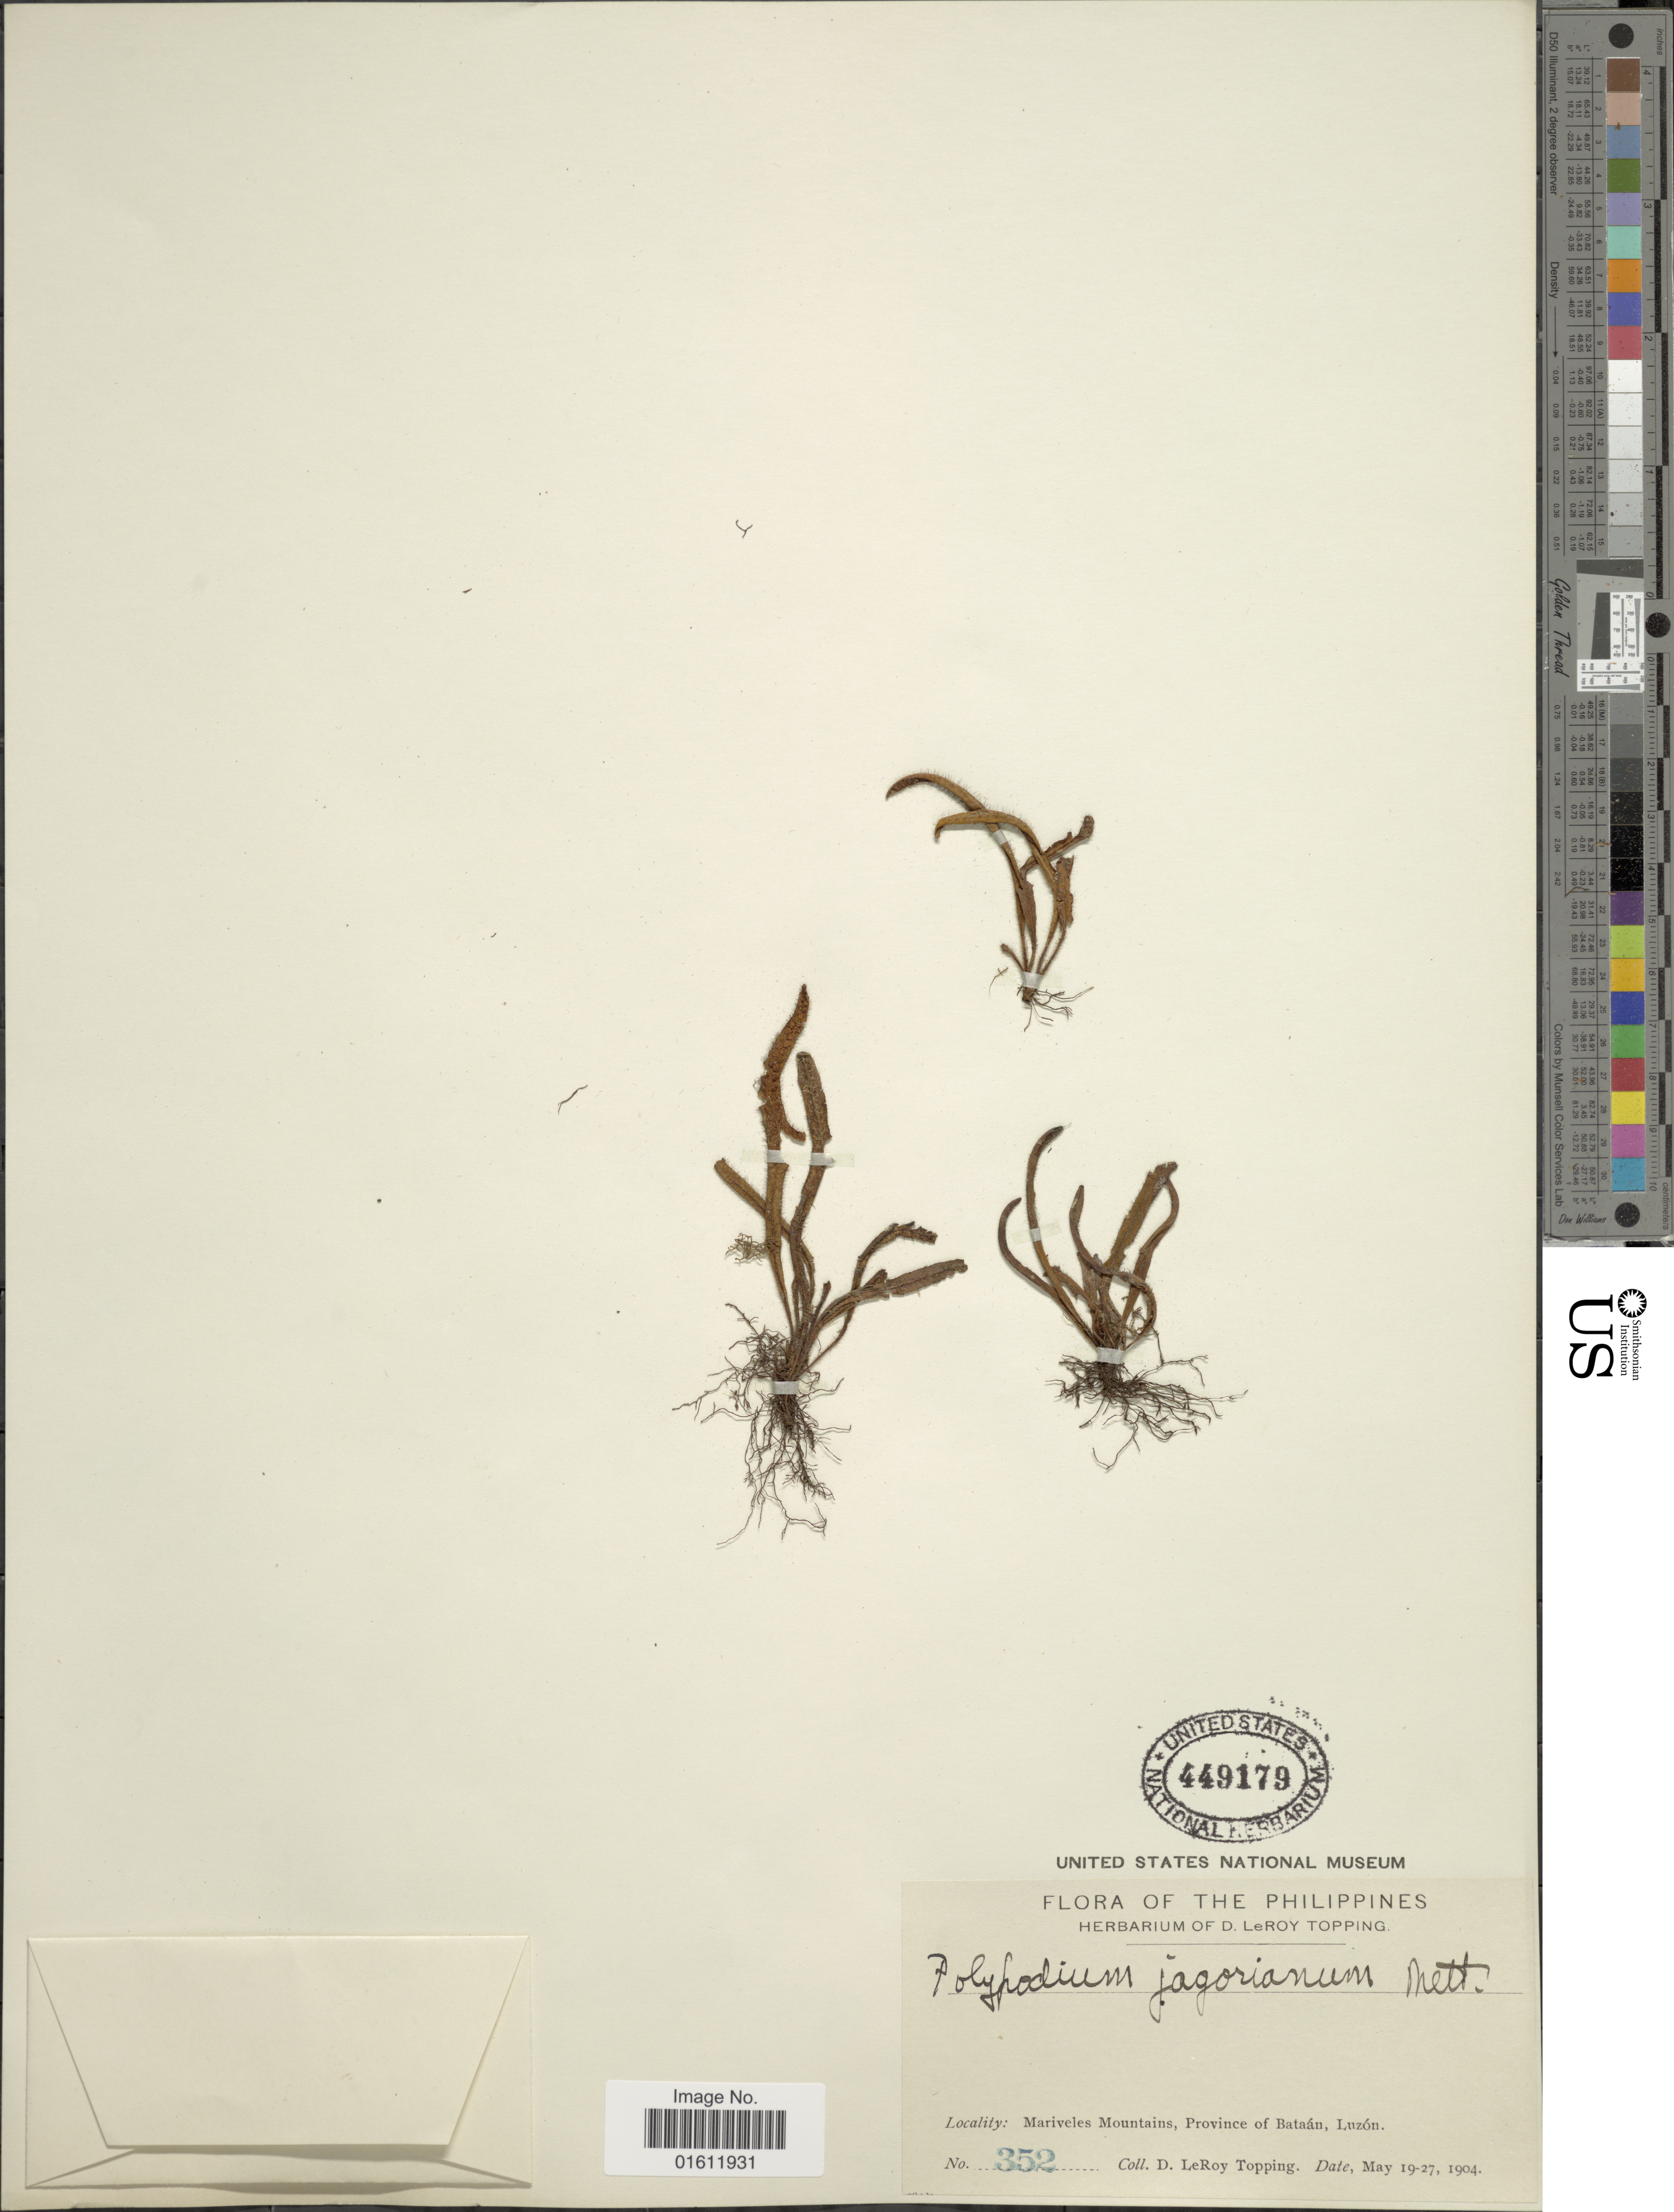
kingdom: Plantae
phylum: Tracheophyta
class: Polypodiopsida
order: Polypodiales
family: Polypodiaceae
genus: Radiogrammitis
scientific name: Radiogrammitis jagoriana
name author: (Mett. ex Kuhn) Parris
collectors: D. L. Topping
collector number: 352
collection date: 1904-05-19/1904-05-27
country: Philippines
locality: Mariveles Mountains, province of Bataán, Luzon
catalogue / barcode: US 449179